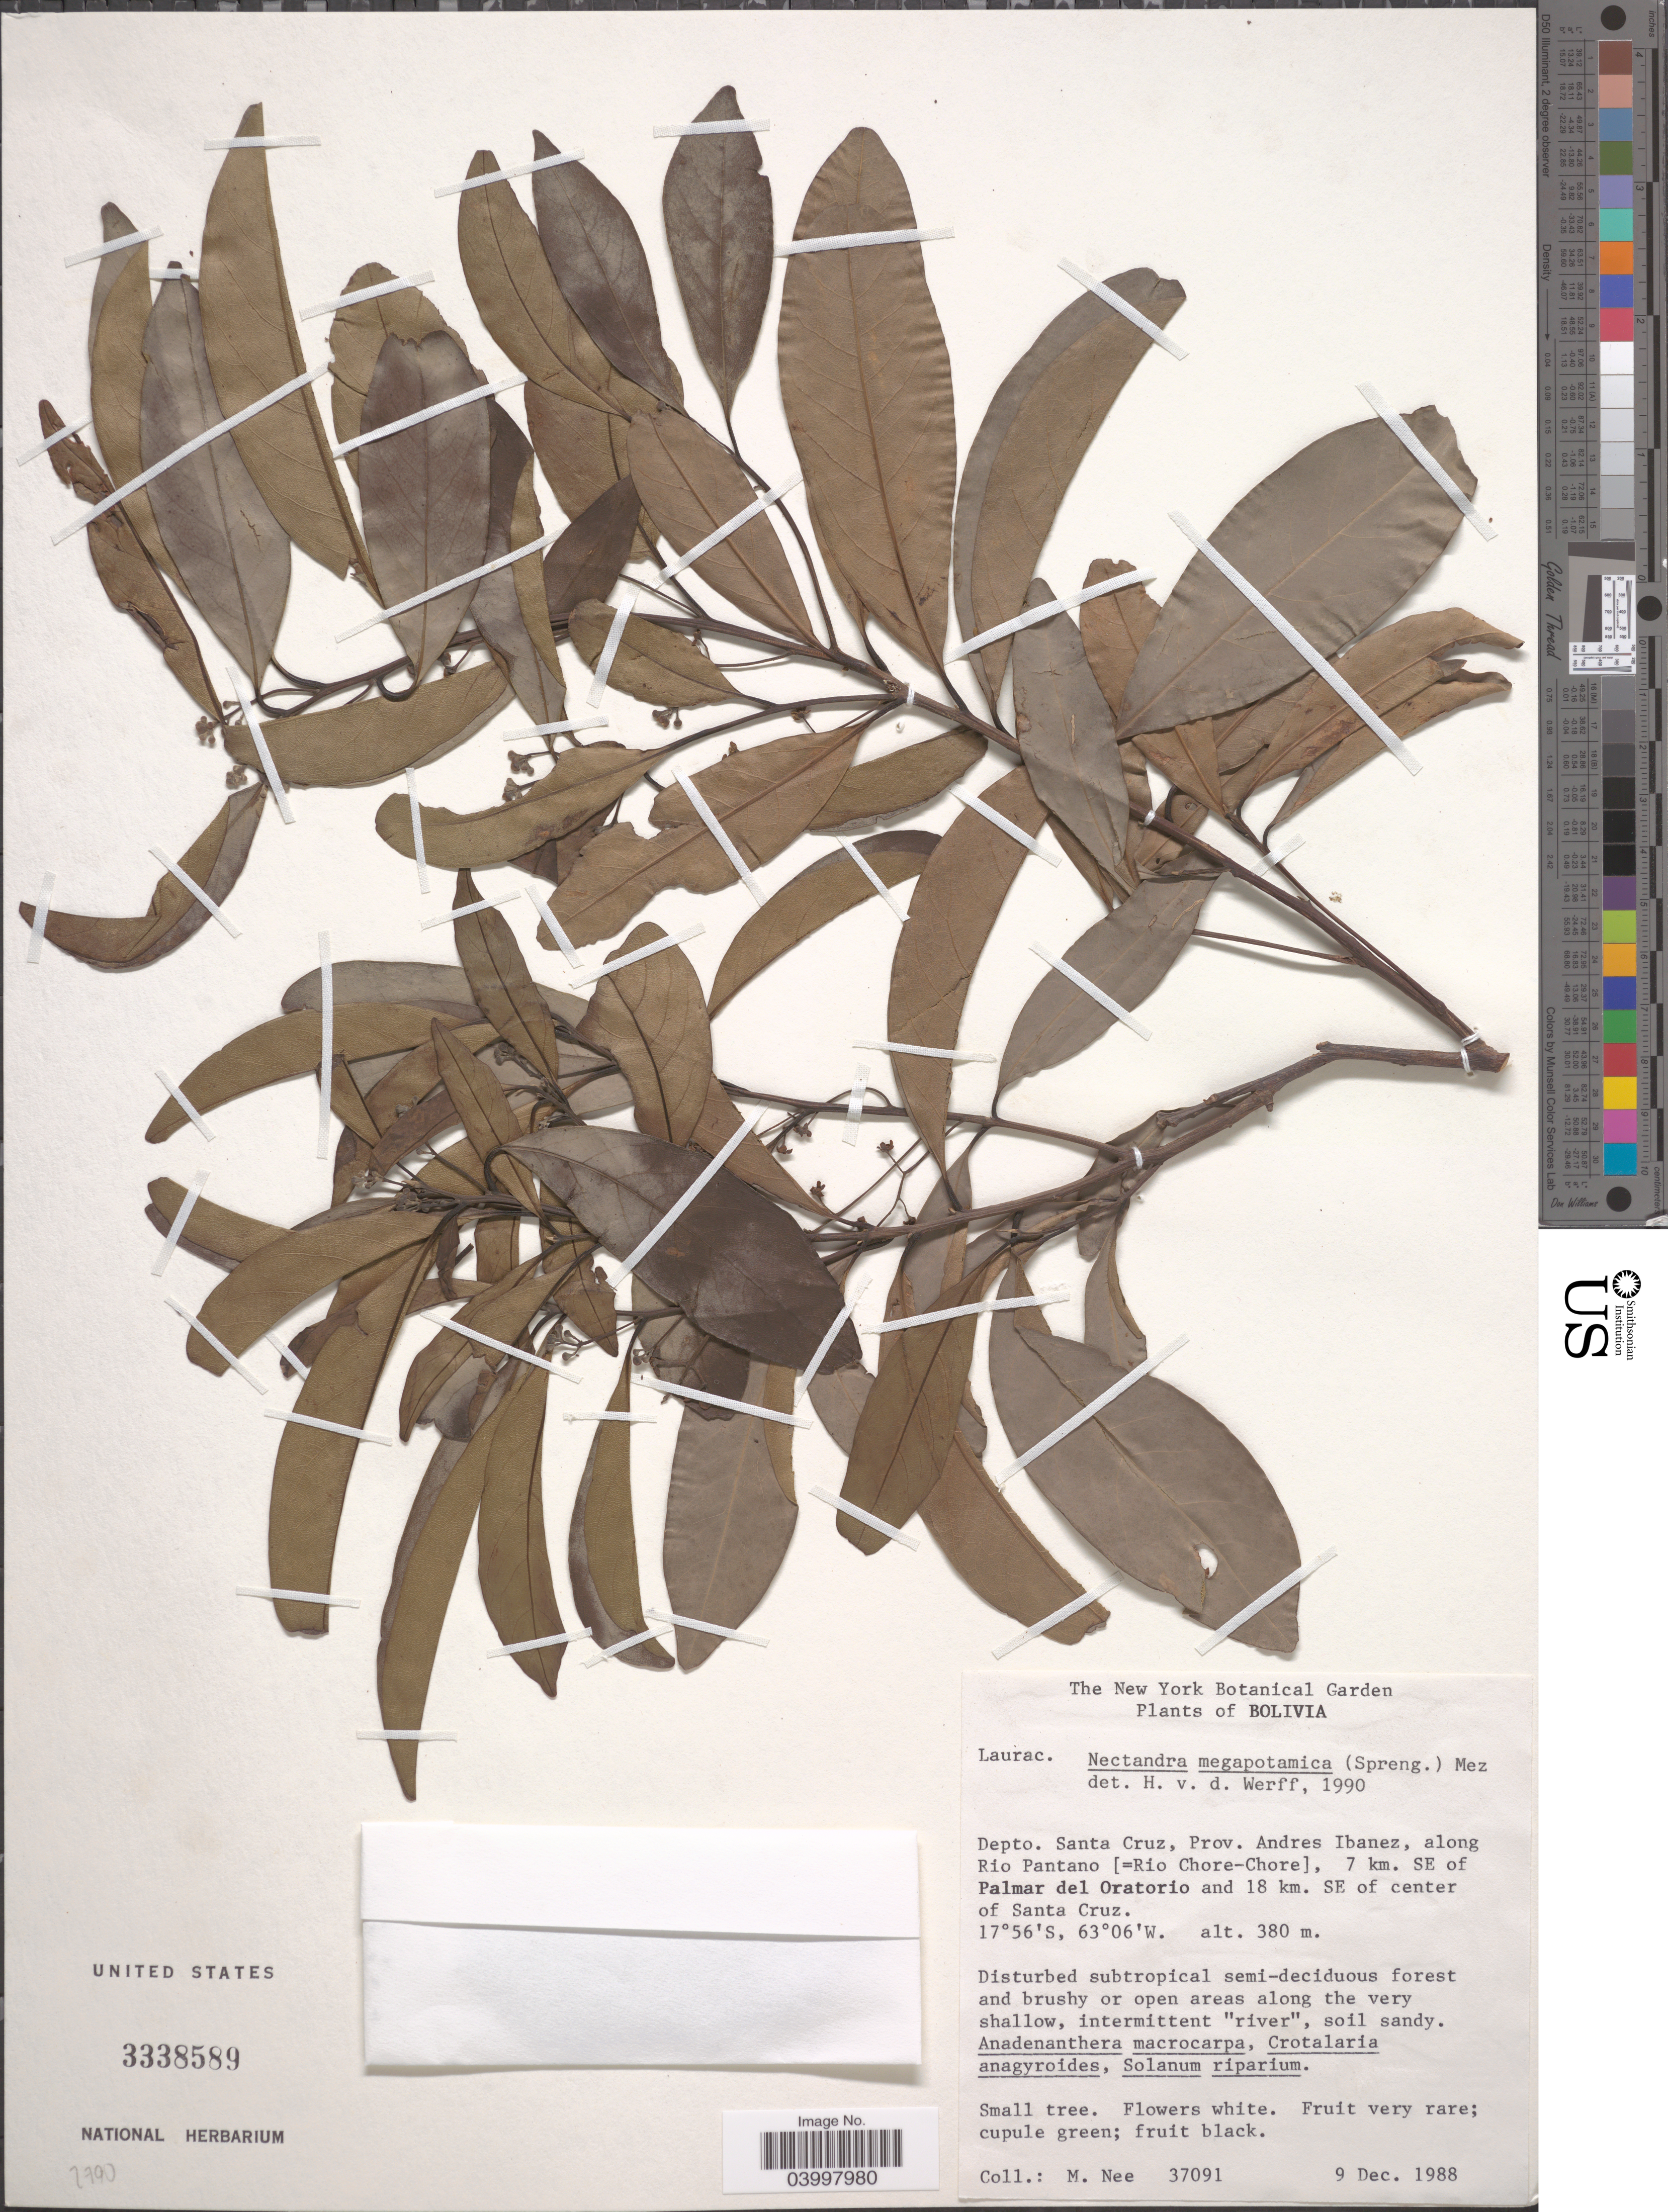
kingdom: Plantae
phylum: Tracheophyta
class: Magnoliopsida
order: Laurales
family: Lauraceae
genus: Nectandra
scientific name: Nectandra megapotamica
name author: Mez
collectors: M. Nee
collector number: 37091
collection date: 1988-12-09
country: Bolivia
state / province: Santa Cruz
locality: Depto. Santa Cruz, Prov. Andres Ibanez, along Rio Pantano [=Rio Chore-Chore], 7 km. SE of Palmar del Oratorio and 18 km. SE of center of Santa Cruz.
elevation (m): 380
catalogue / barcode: US 3338589